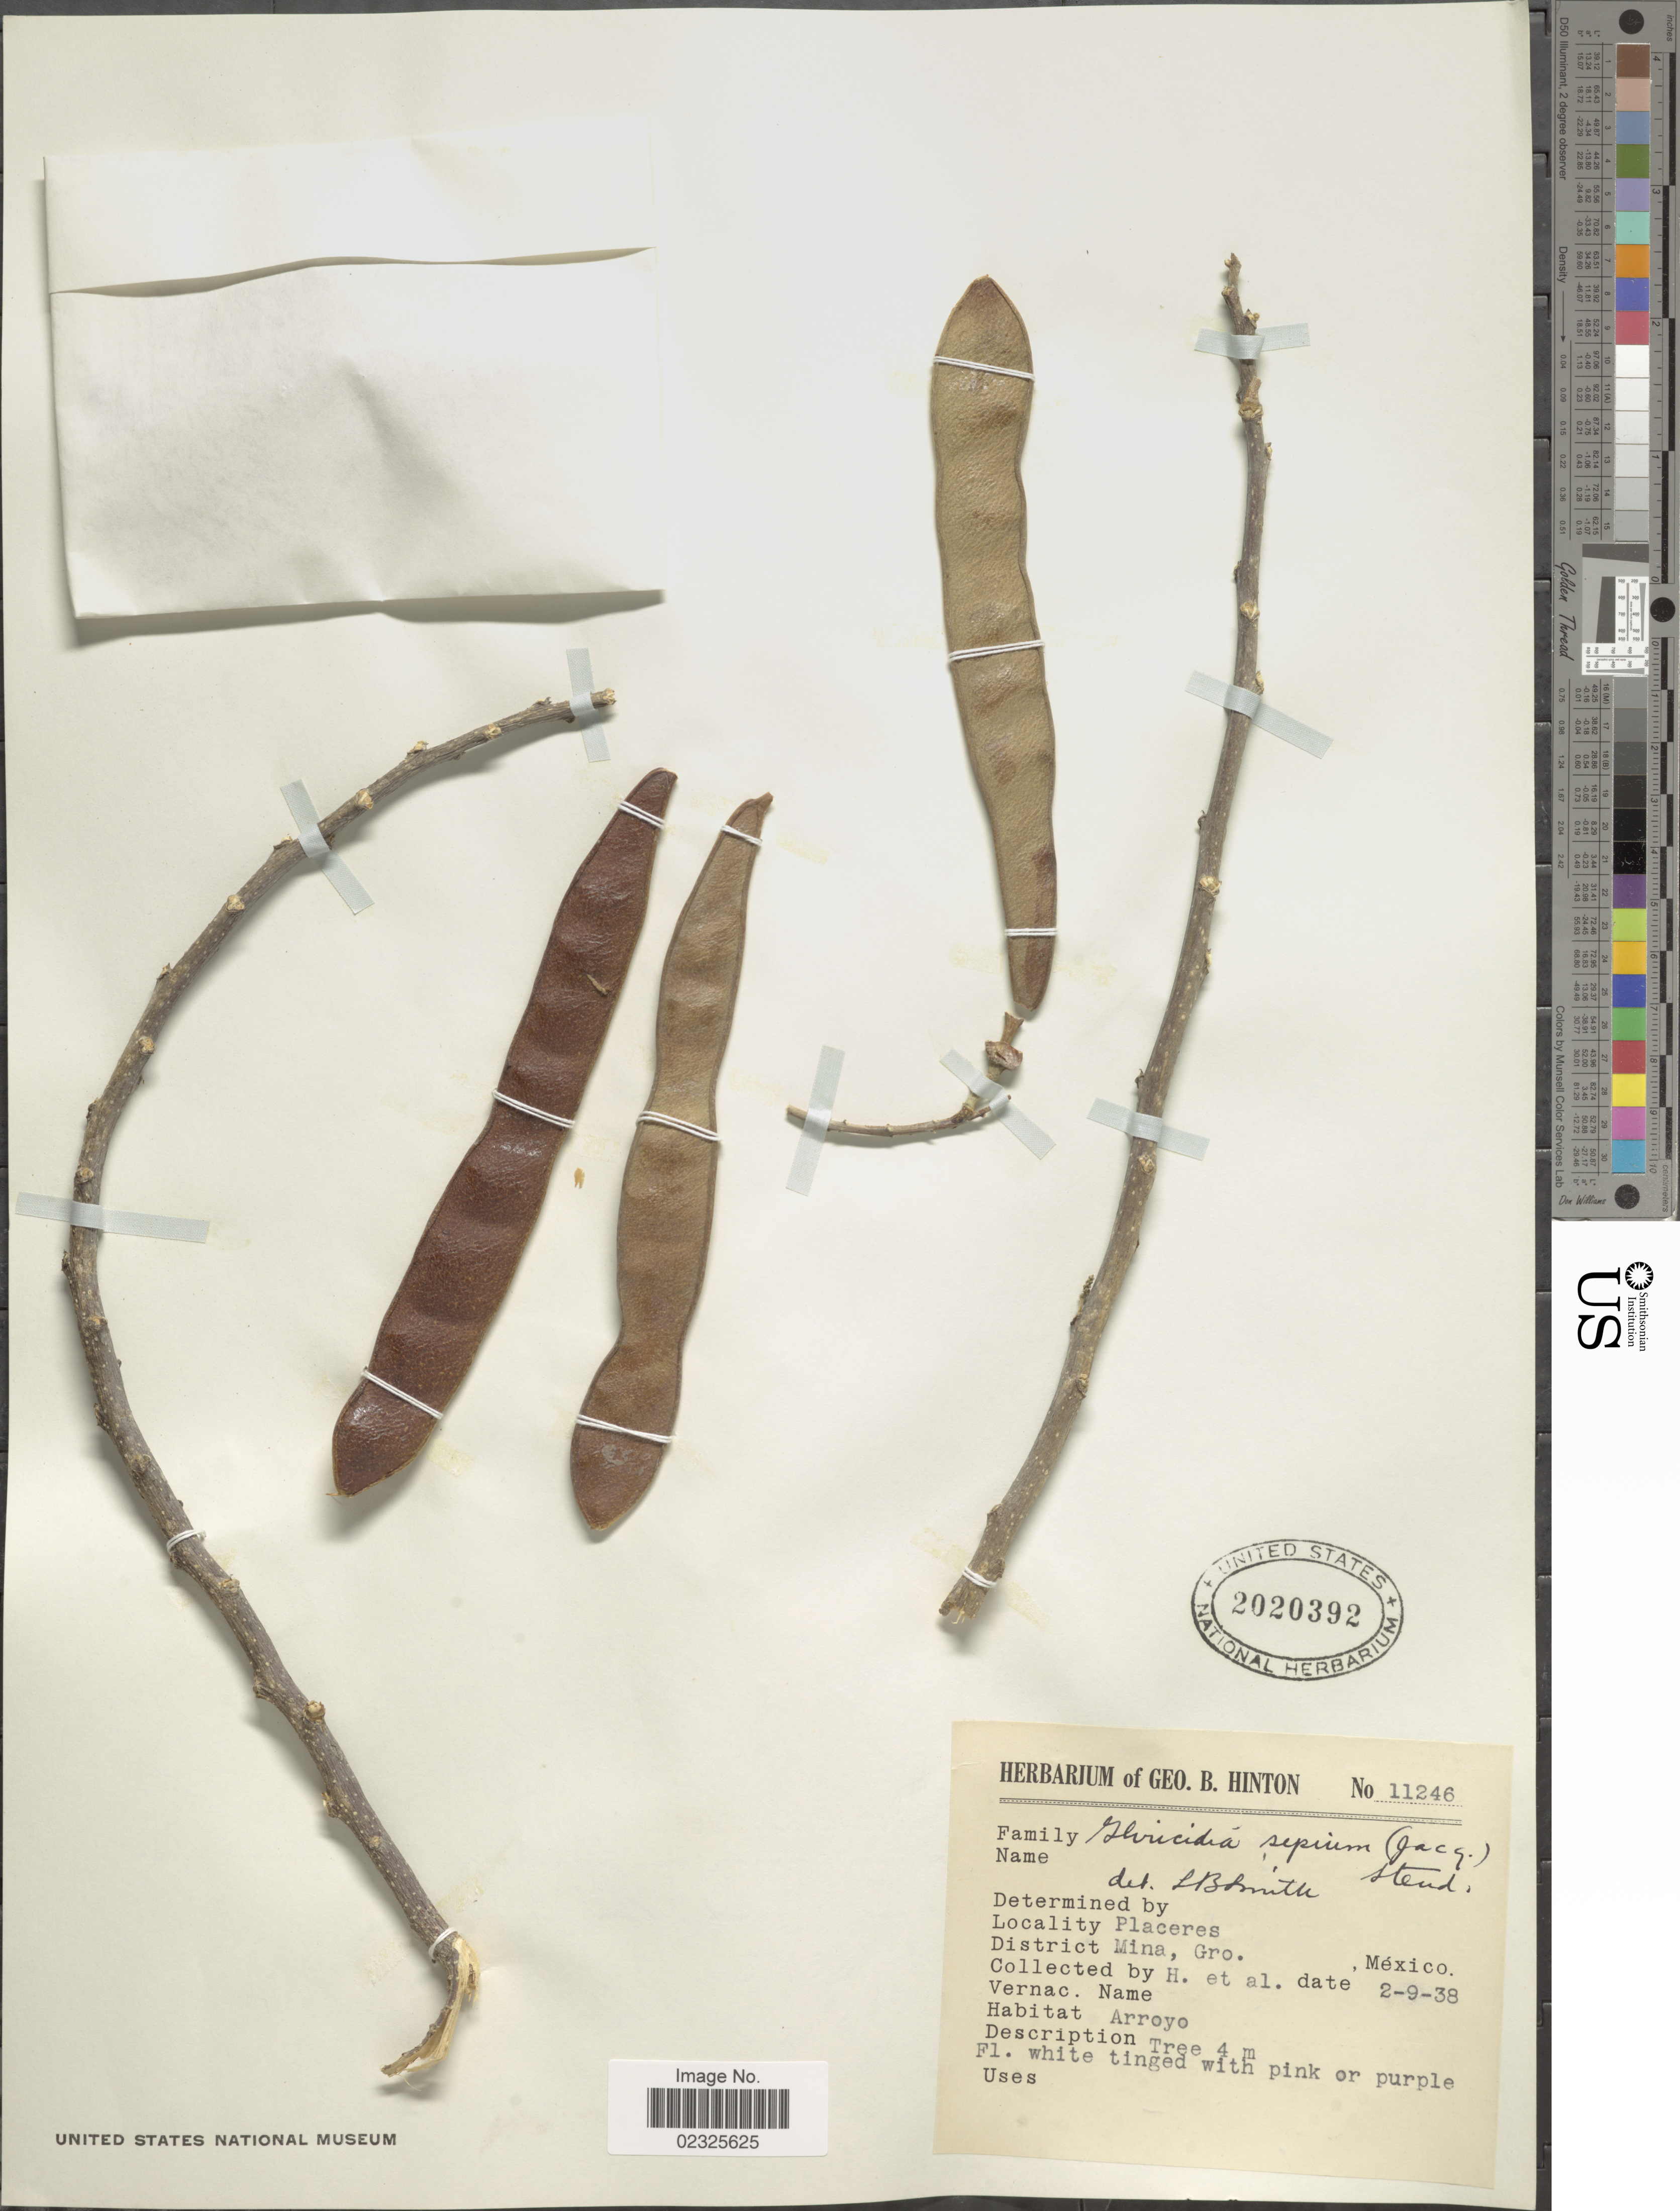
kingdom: Plantae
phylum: Tracheophyta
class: Magnoliopsida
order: Fabales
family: Fabaceae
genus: Gliricidia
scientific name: Gliricidia sepium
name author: (Jacq.) Kunth ex Walp.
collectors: G. B. Hinton & et al.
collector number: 11246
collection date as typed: Transcribed d/m/y: 9/2/38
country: Mexico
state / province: Guerrero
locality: Placeres, District Mina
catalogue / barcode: US 2020392